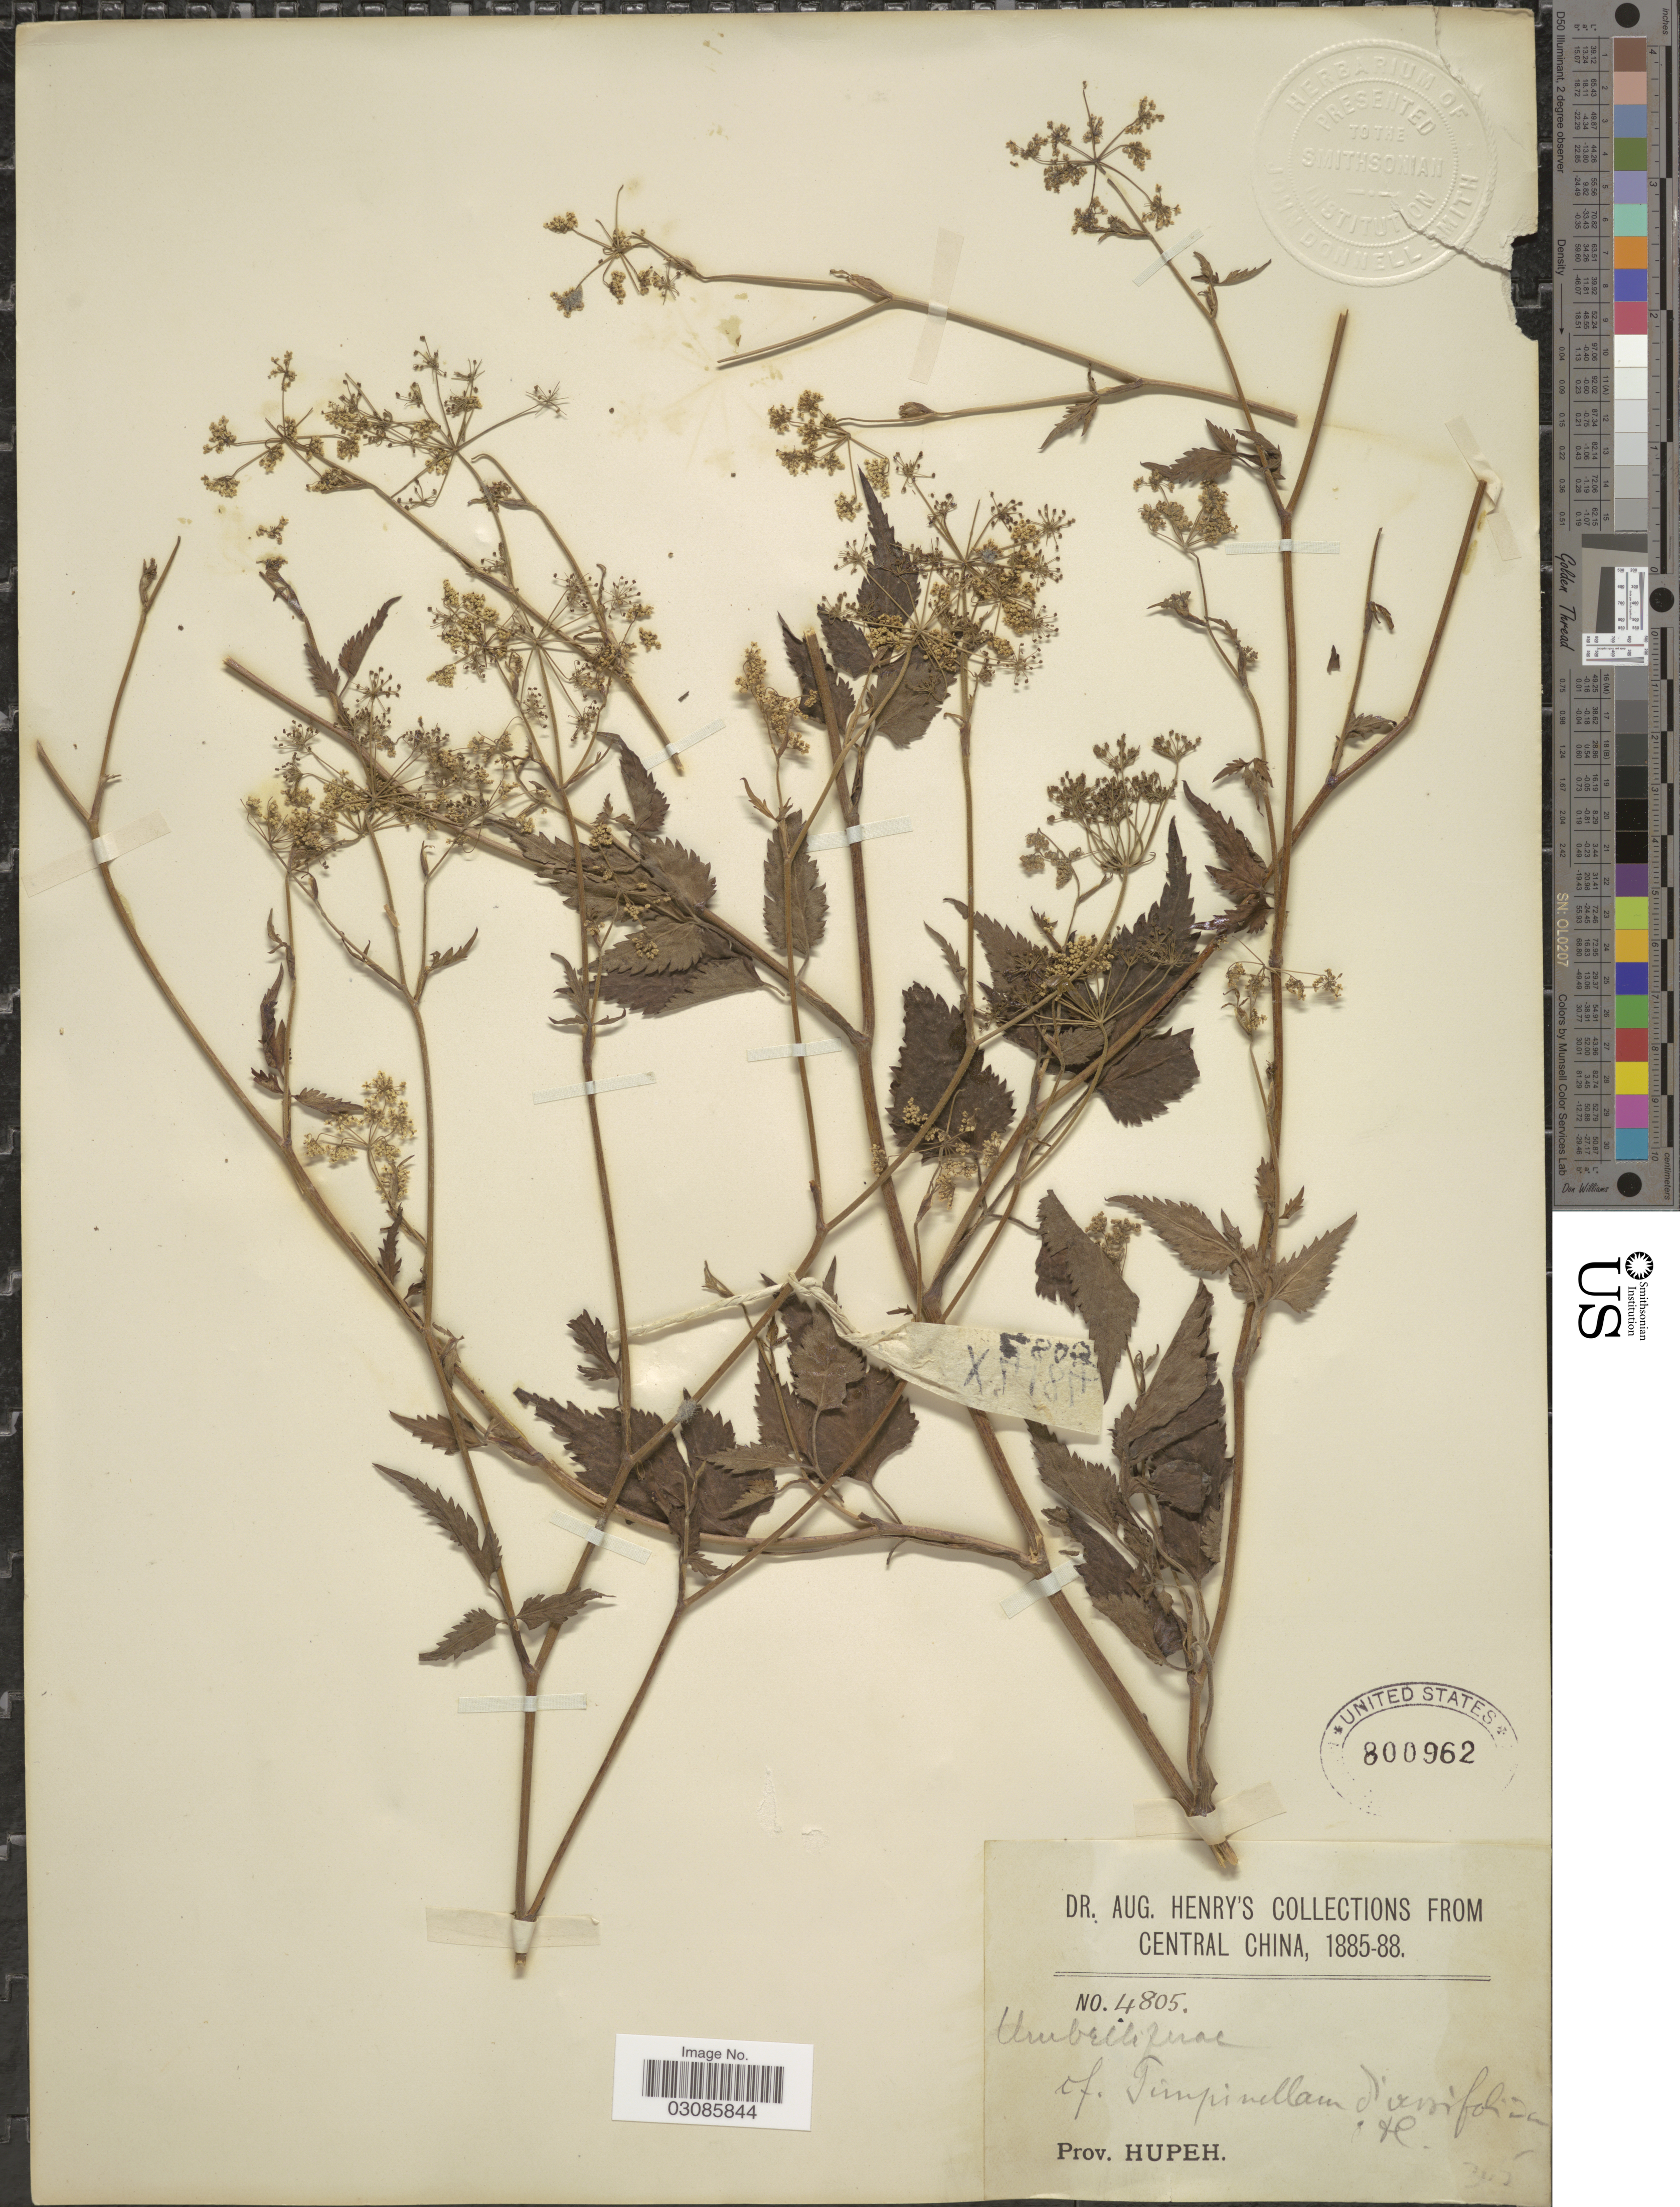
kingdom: Plantae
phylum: Tracheophyta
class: Magnoliopsida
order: Apiales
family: Apiaceae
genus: Pimpinella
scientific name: Pimpinella diversifolia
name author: DC.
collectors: A. Henry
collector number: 4805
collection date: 1885/1888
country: China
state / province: Hubei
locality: Central China. Prov. Hupeh.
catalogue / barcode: US 800962